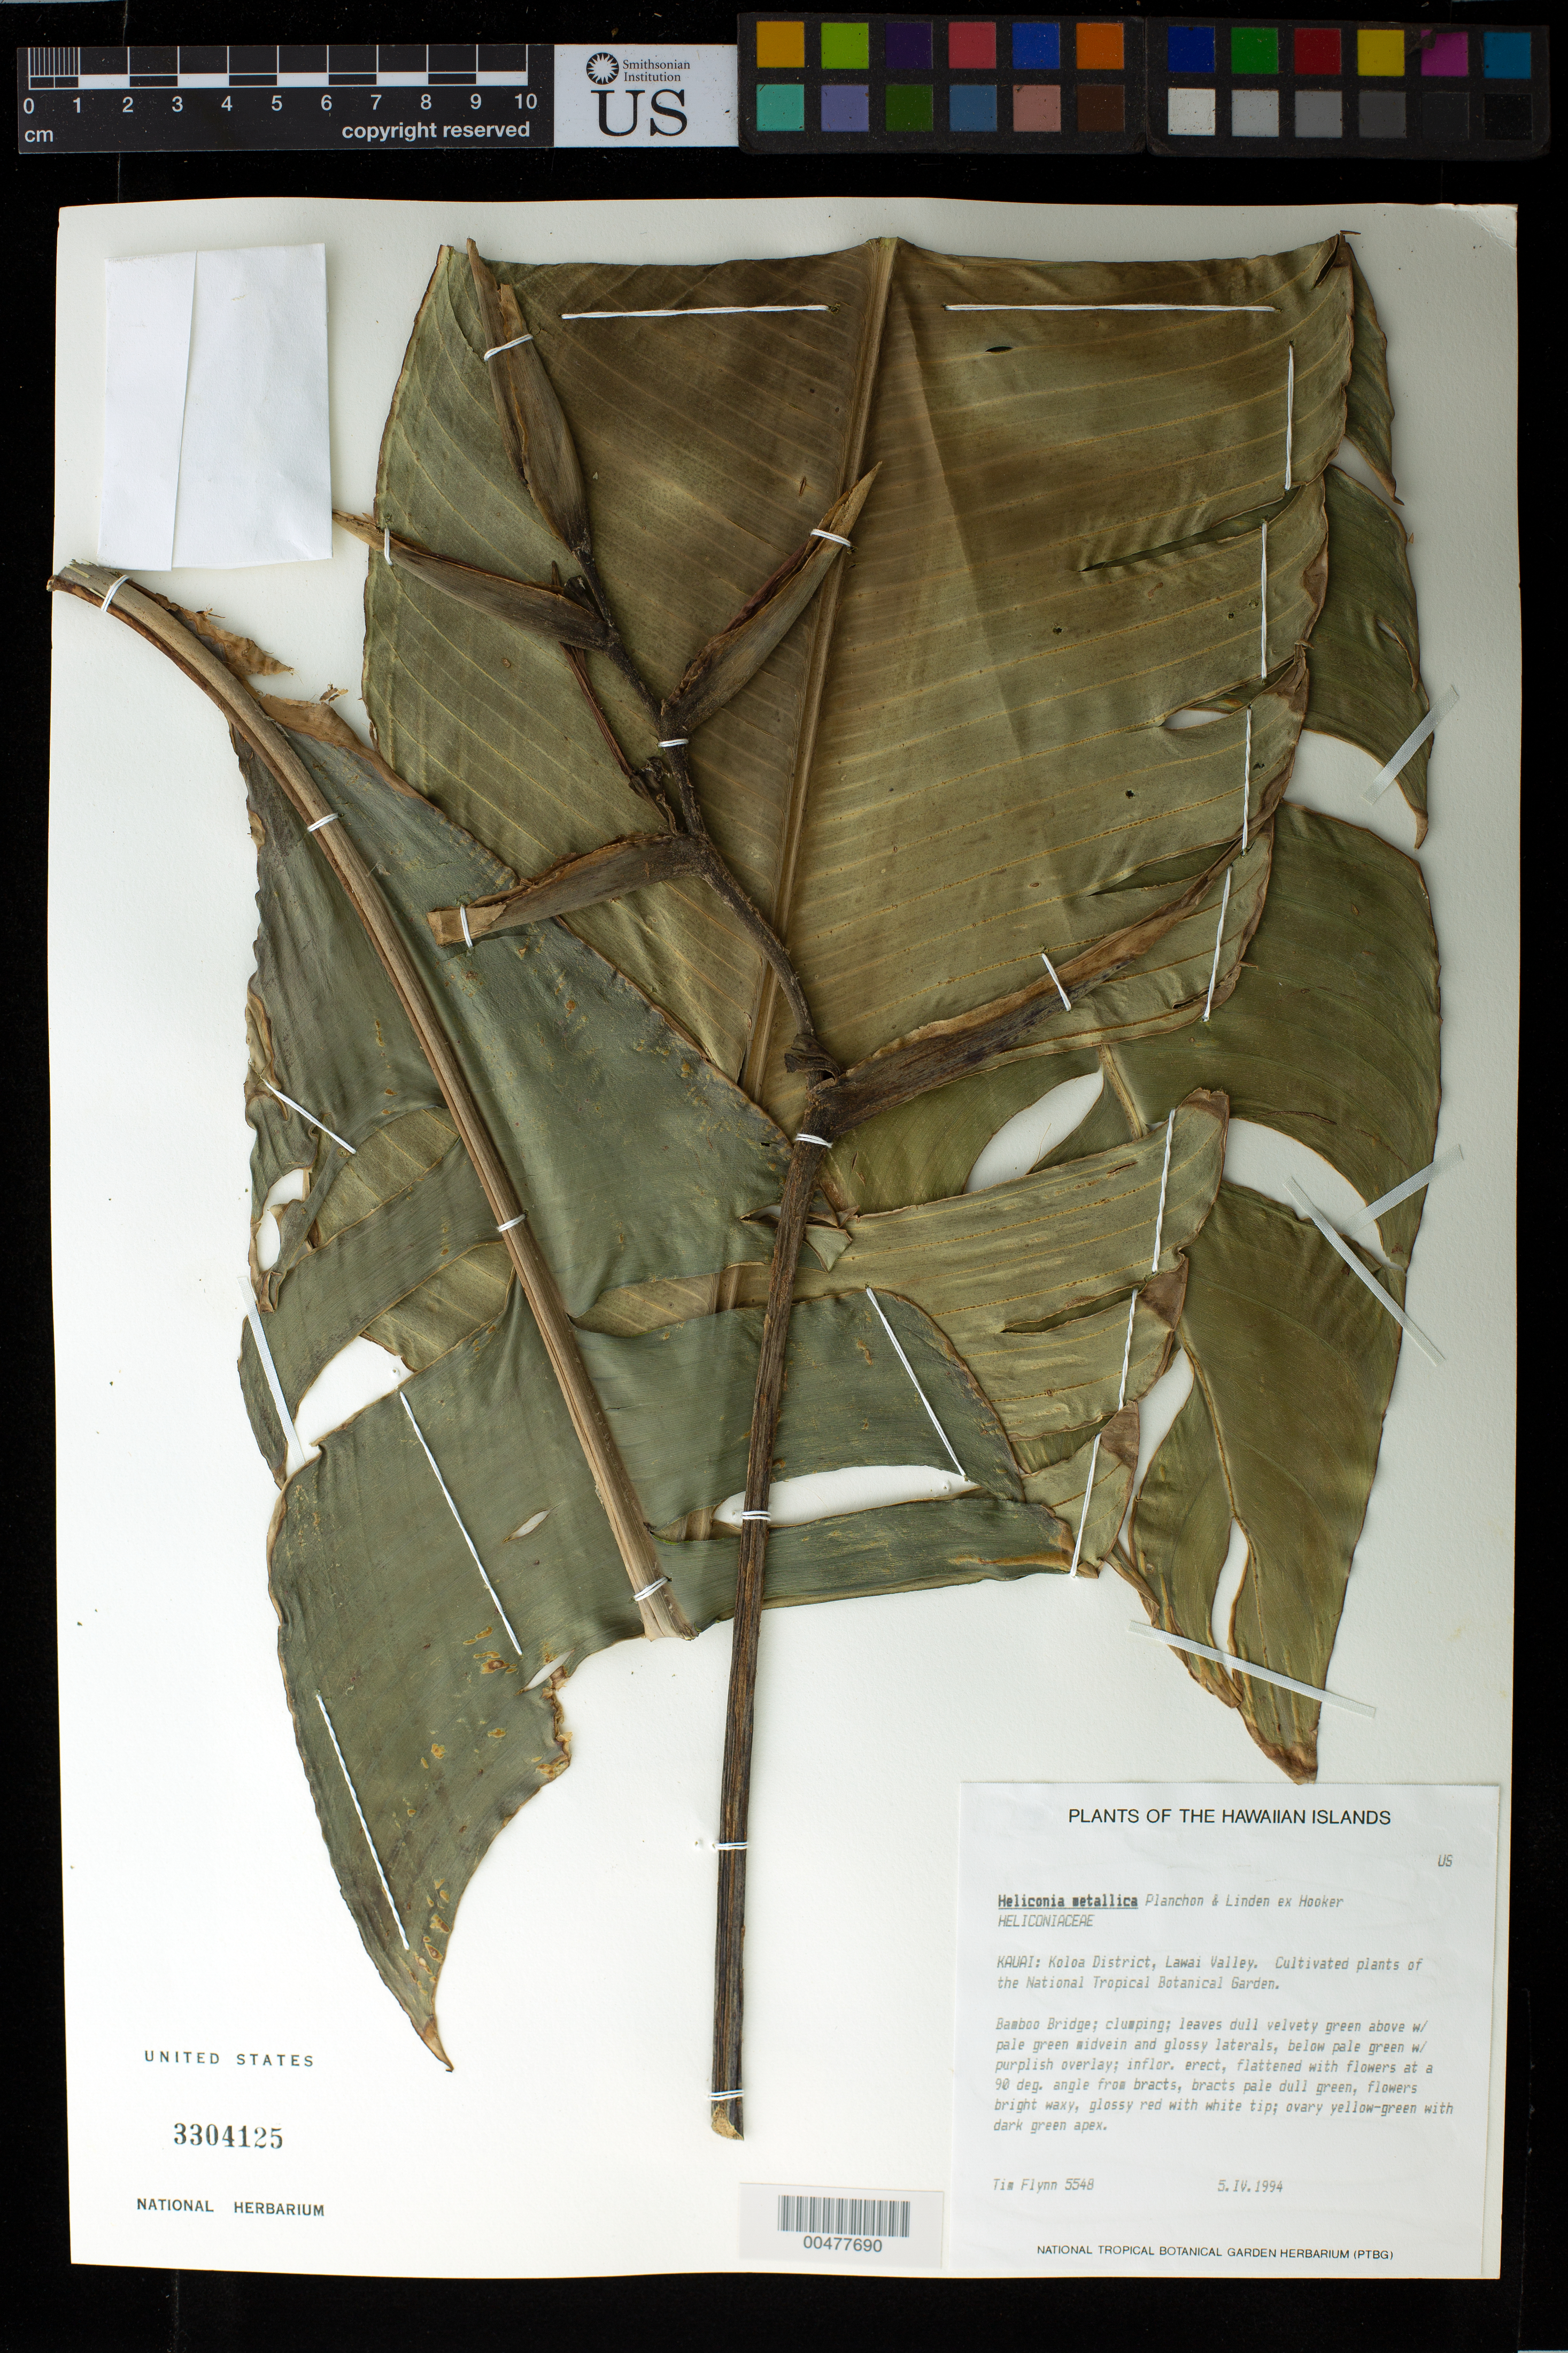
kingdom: Plantae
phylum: Tracheophyta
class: Liliopsida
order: Zingiberales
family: Heliconiaceae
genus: Heliconia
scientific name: Heliconia metallica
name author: Planch. & Linden ex Hook.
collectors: T. W. Flynn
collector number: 5548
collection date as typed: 5 Apr 1994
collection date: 1994-04-05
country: United States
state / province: Hawaii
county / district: Kauai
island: Kaua'i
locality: Koloa Dist., Lawai Valley, National Tropical Botanical Garden, Bamboo Bridge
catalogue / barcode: US 3304125